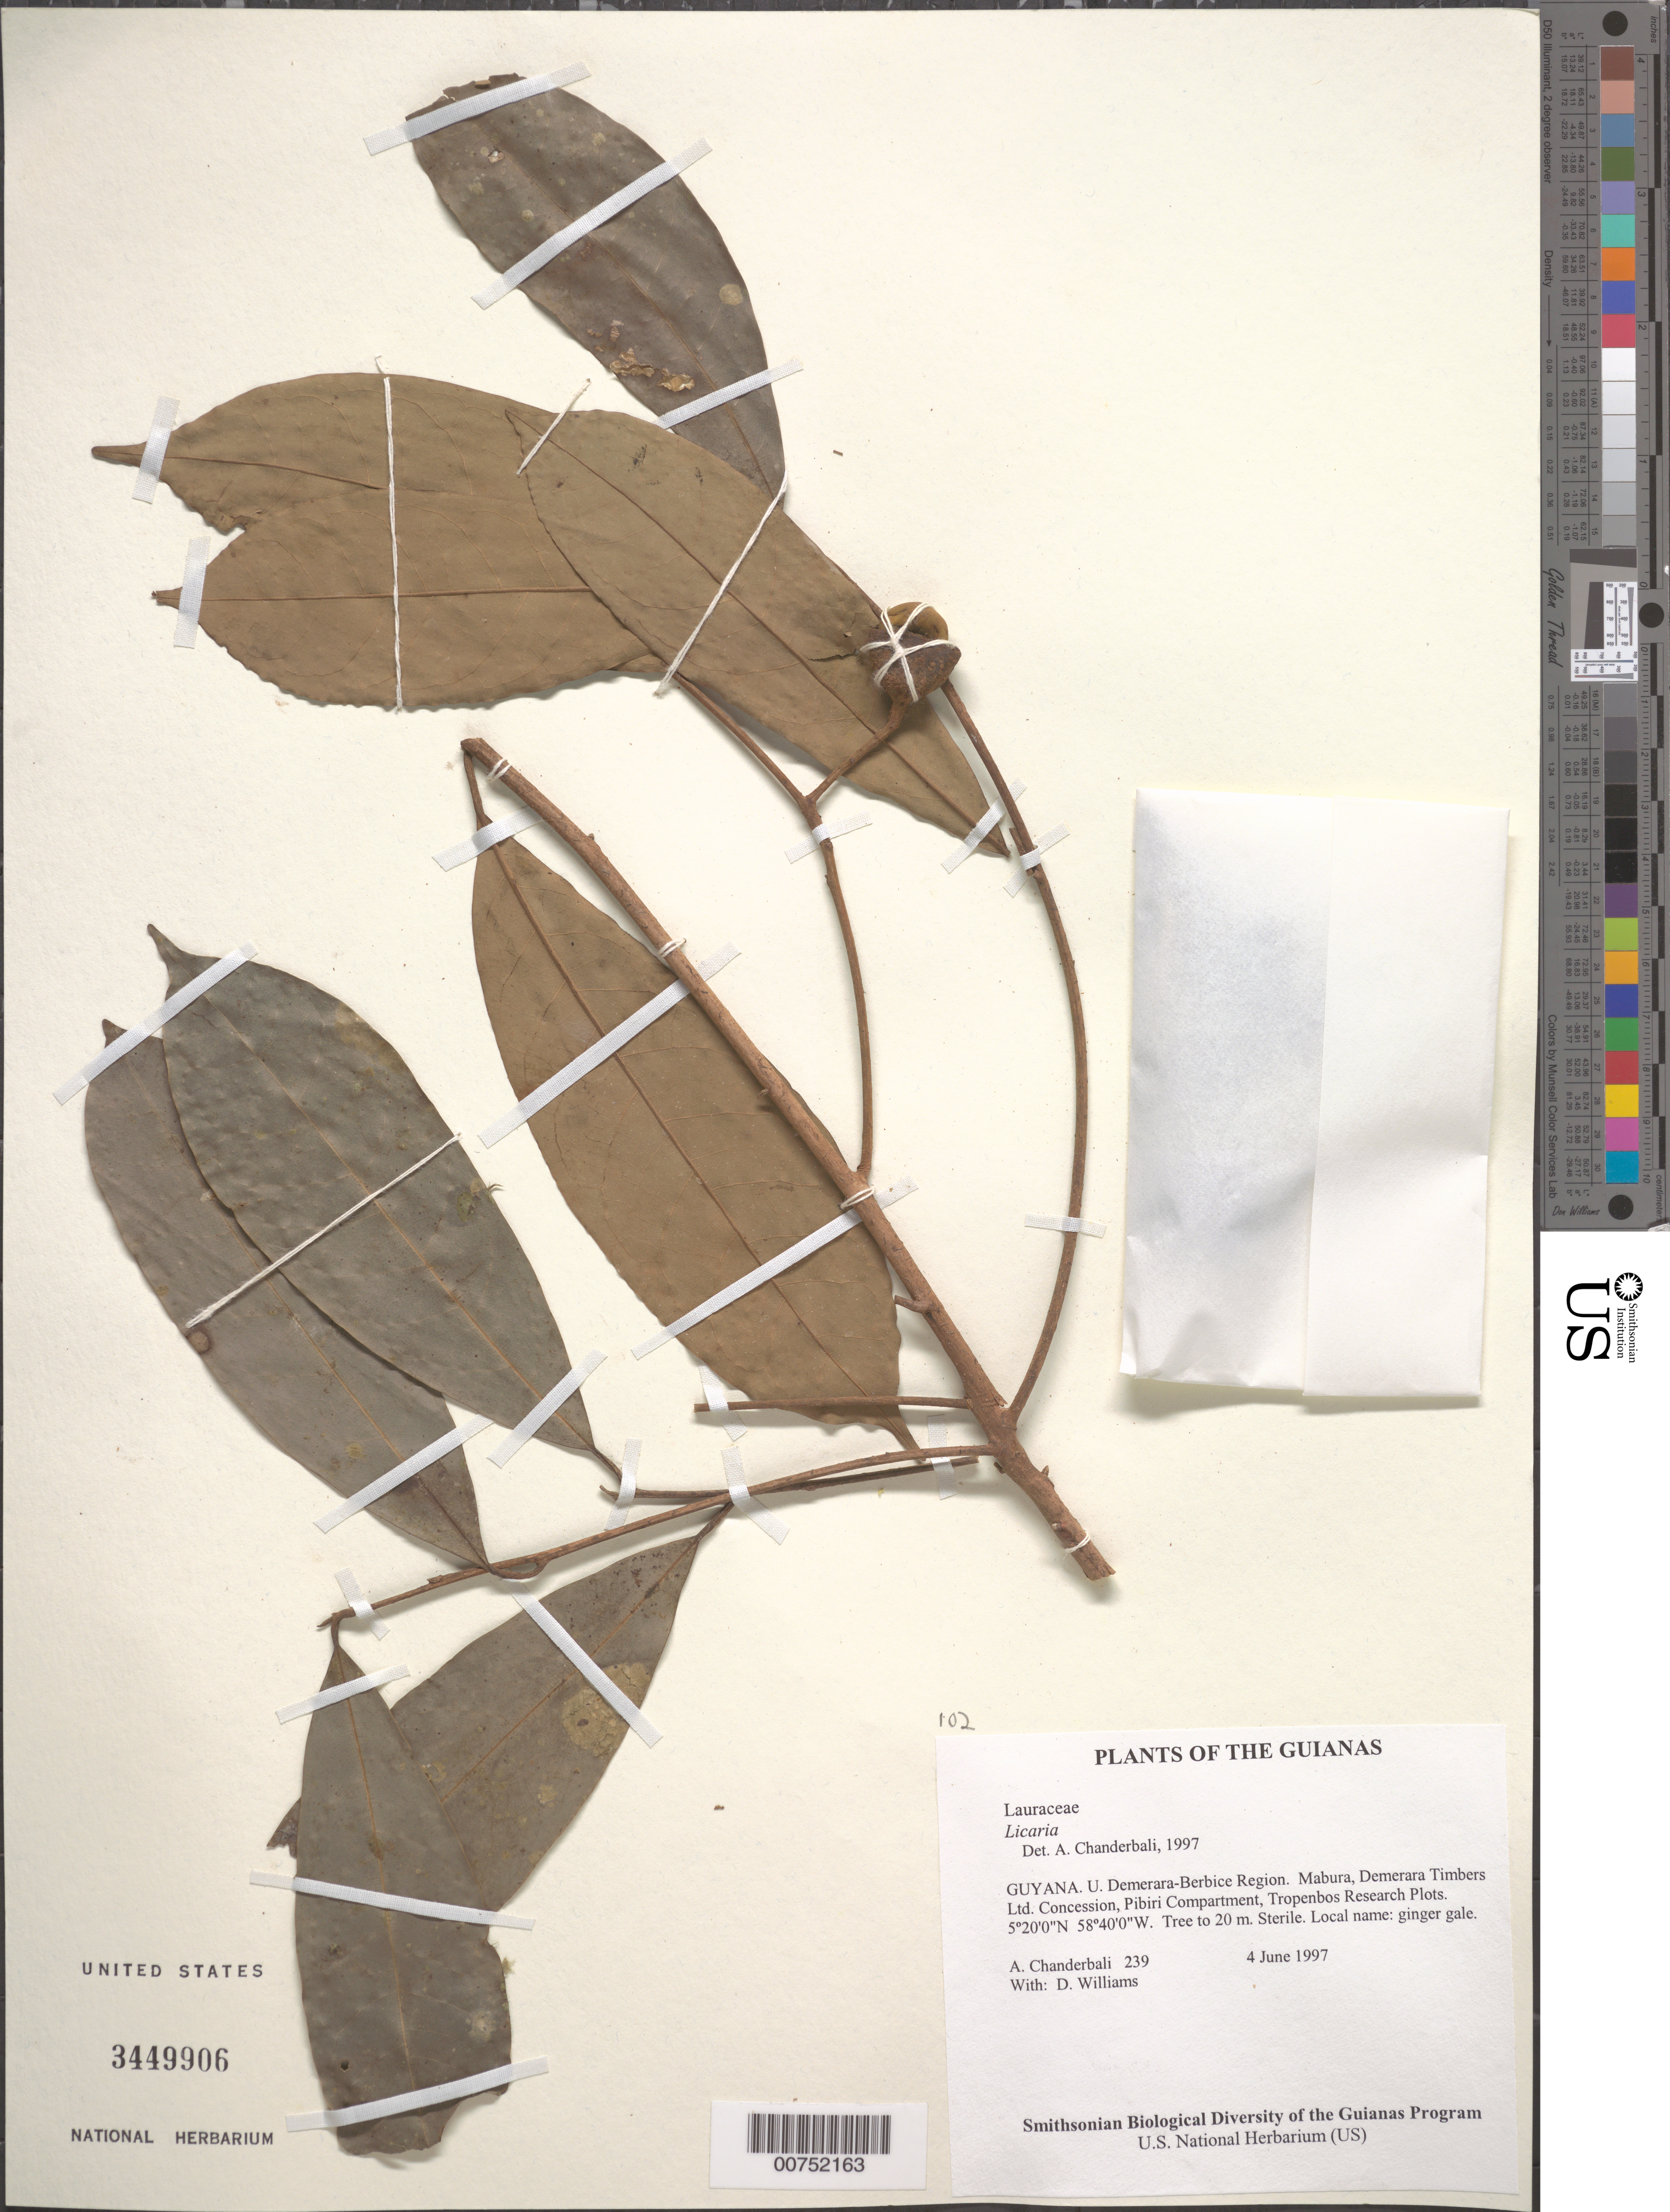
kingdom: Plantae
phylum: Tracheophyta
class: Magnoliopsida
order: Laurales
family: Lauraceae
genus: Licaria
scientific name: Licaria sp.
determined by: Chanderbali, Andre Shashi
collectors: A. S. Chanderbali & D. Williams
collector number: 239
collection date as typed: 4 June 1997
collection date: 1997-06-04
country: Guyana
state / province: U. Demerara-Berbice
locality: Mabura, Demerara Timbers Ltd. Concession, Pibiri Compartment, Tropenbos Research Plots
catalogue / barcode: US 3449906